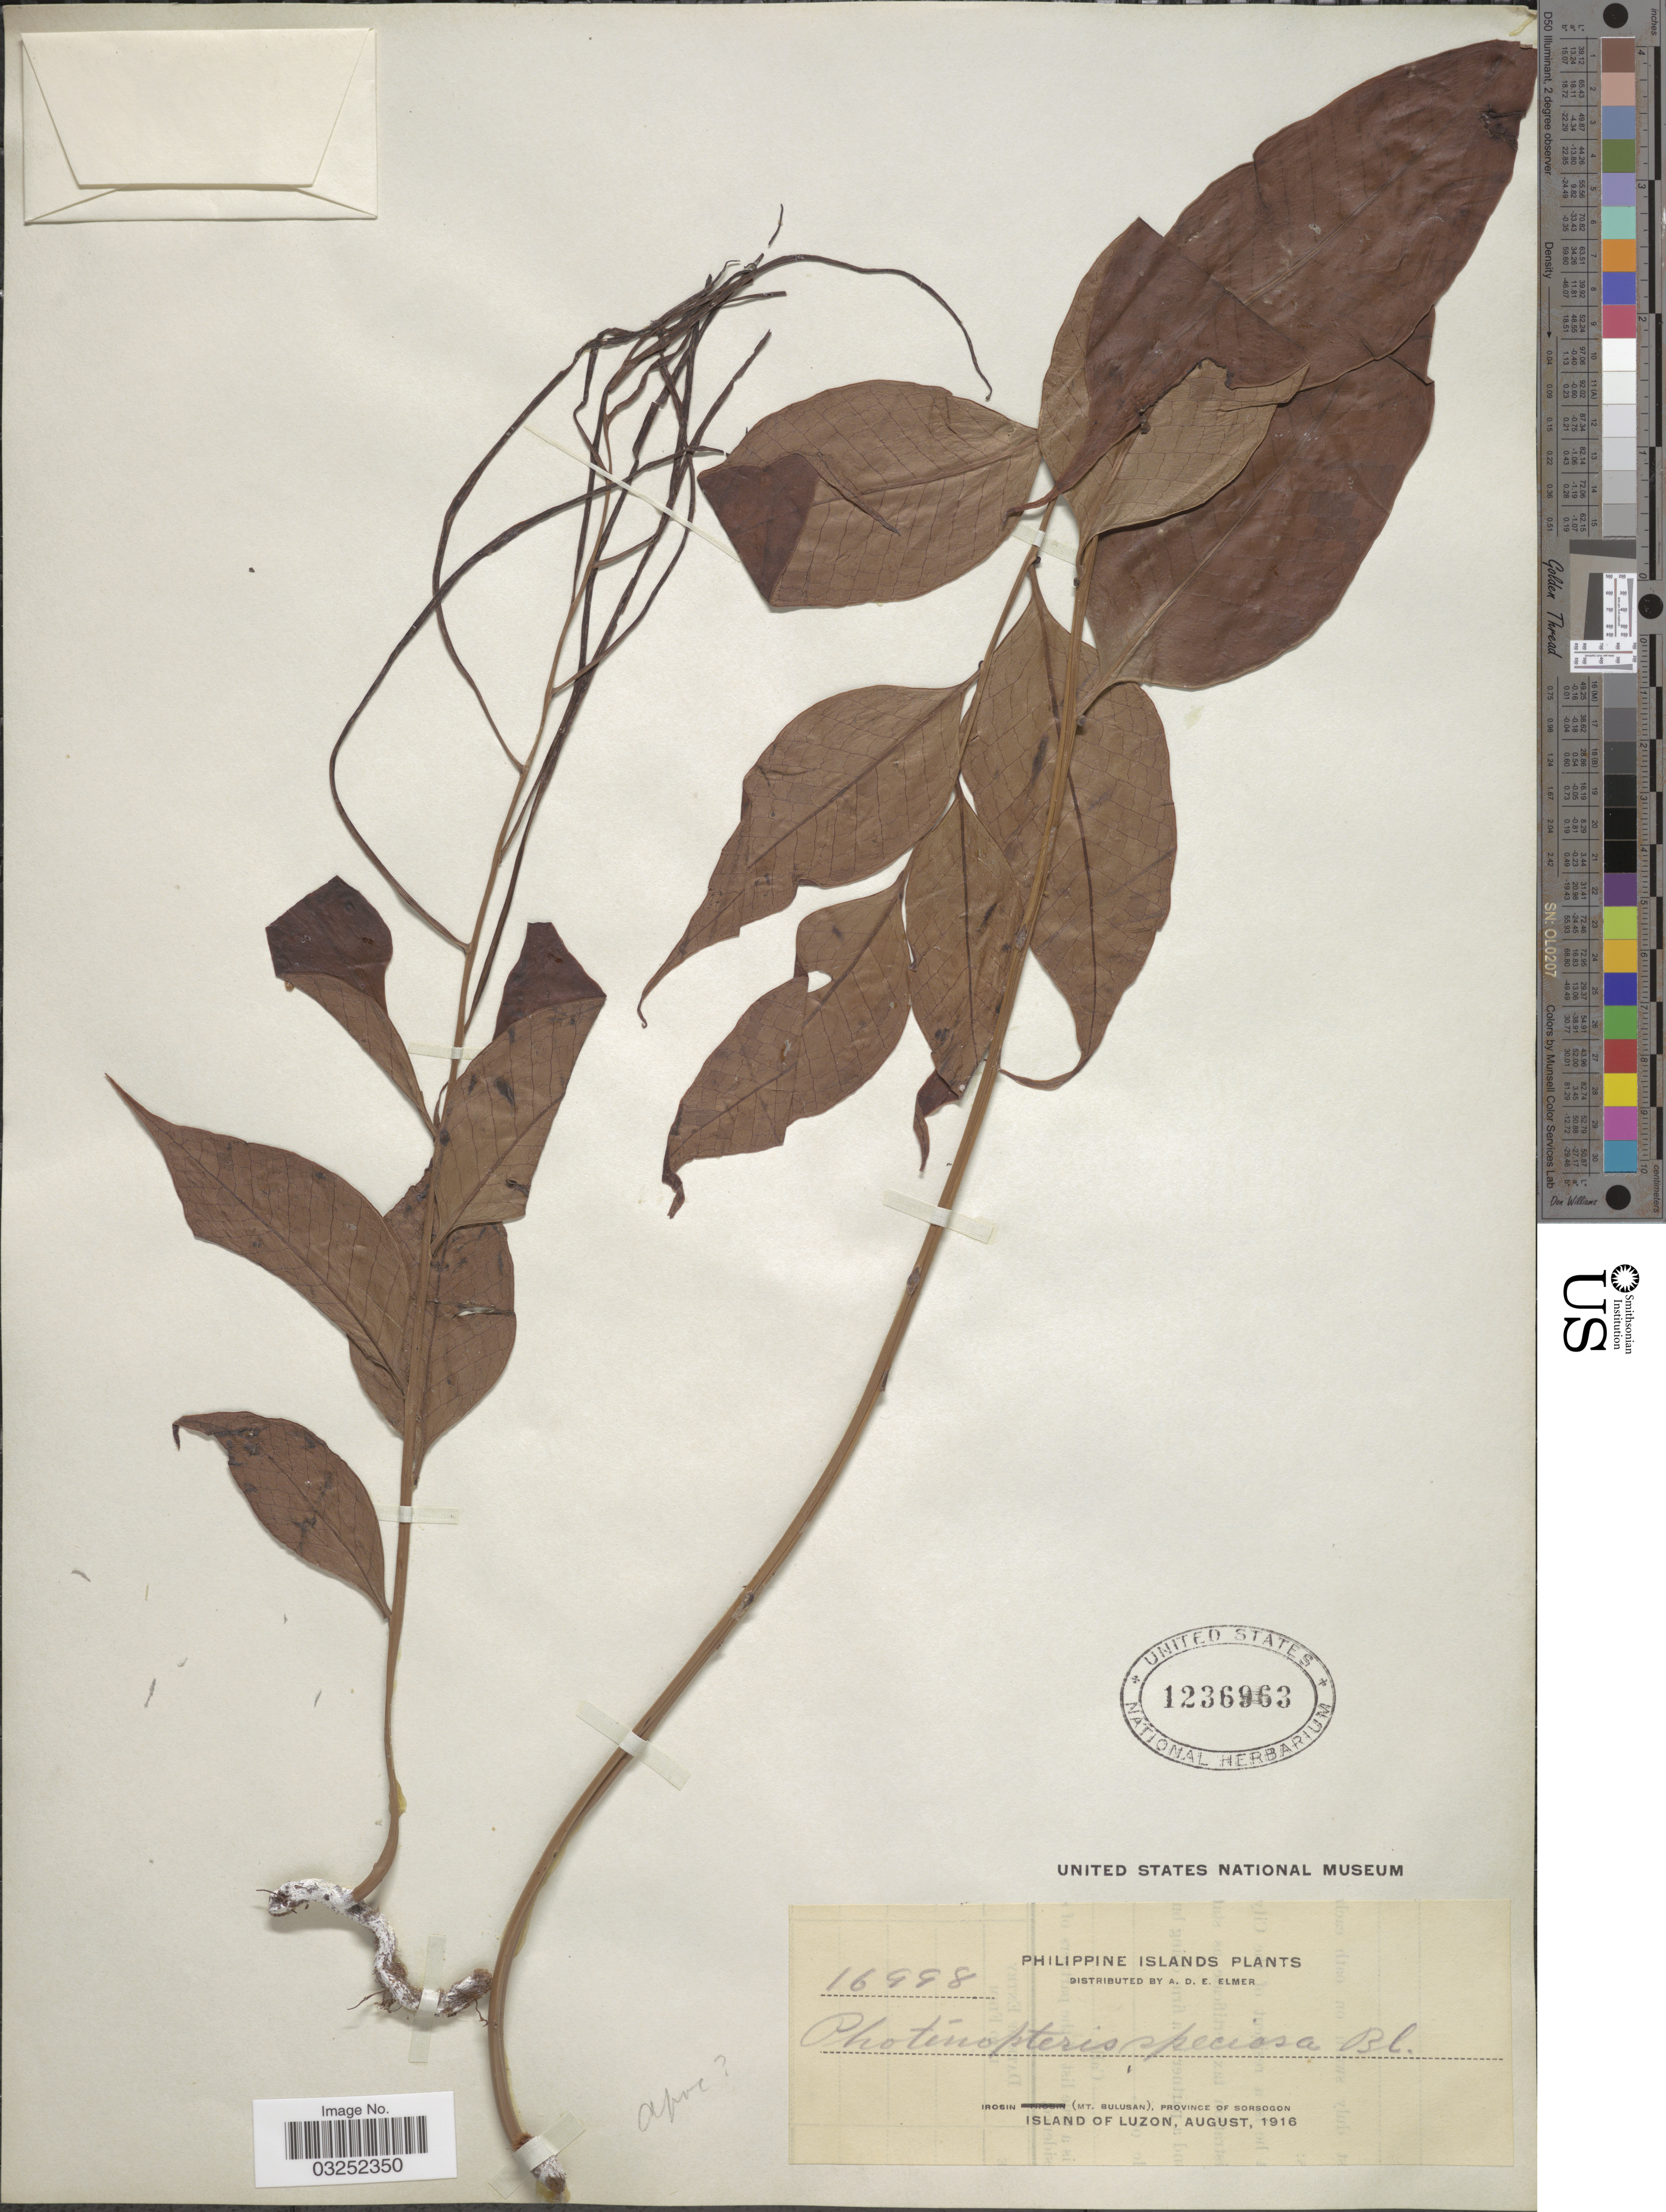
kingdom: Plantae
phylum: Tracheophyta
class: Magnoliopsida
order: Gentianales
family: Apocynaceae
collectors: A. D. E. Elmer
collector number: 16998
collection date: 1916-08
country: Philippines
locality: Irosin (Mt. Bulusan), Province of Sorsogon, Island of Luzon.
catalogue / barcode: US 1236963